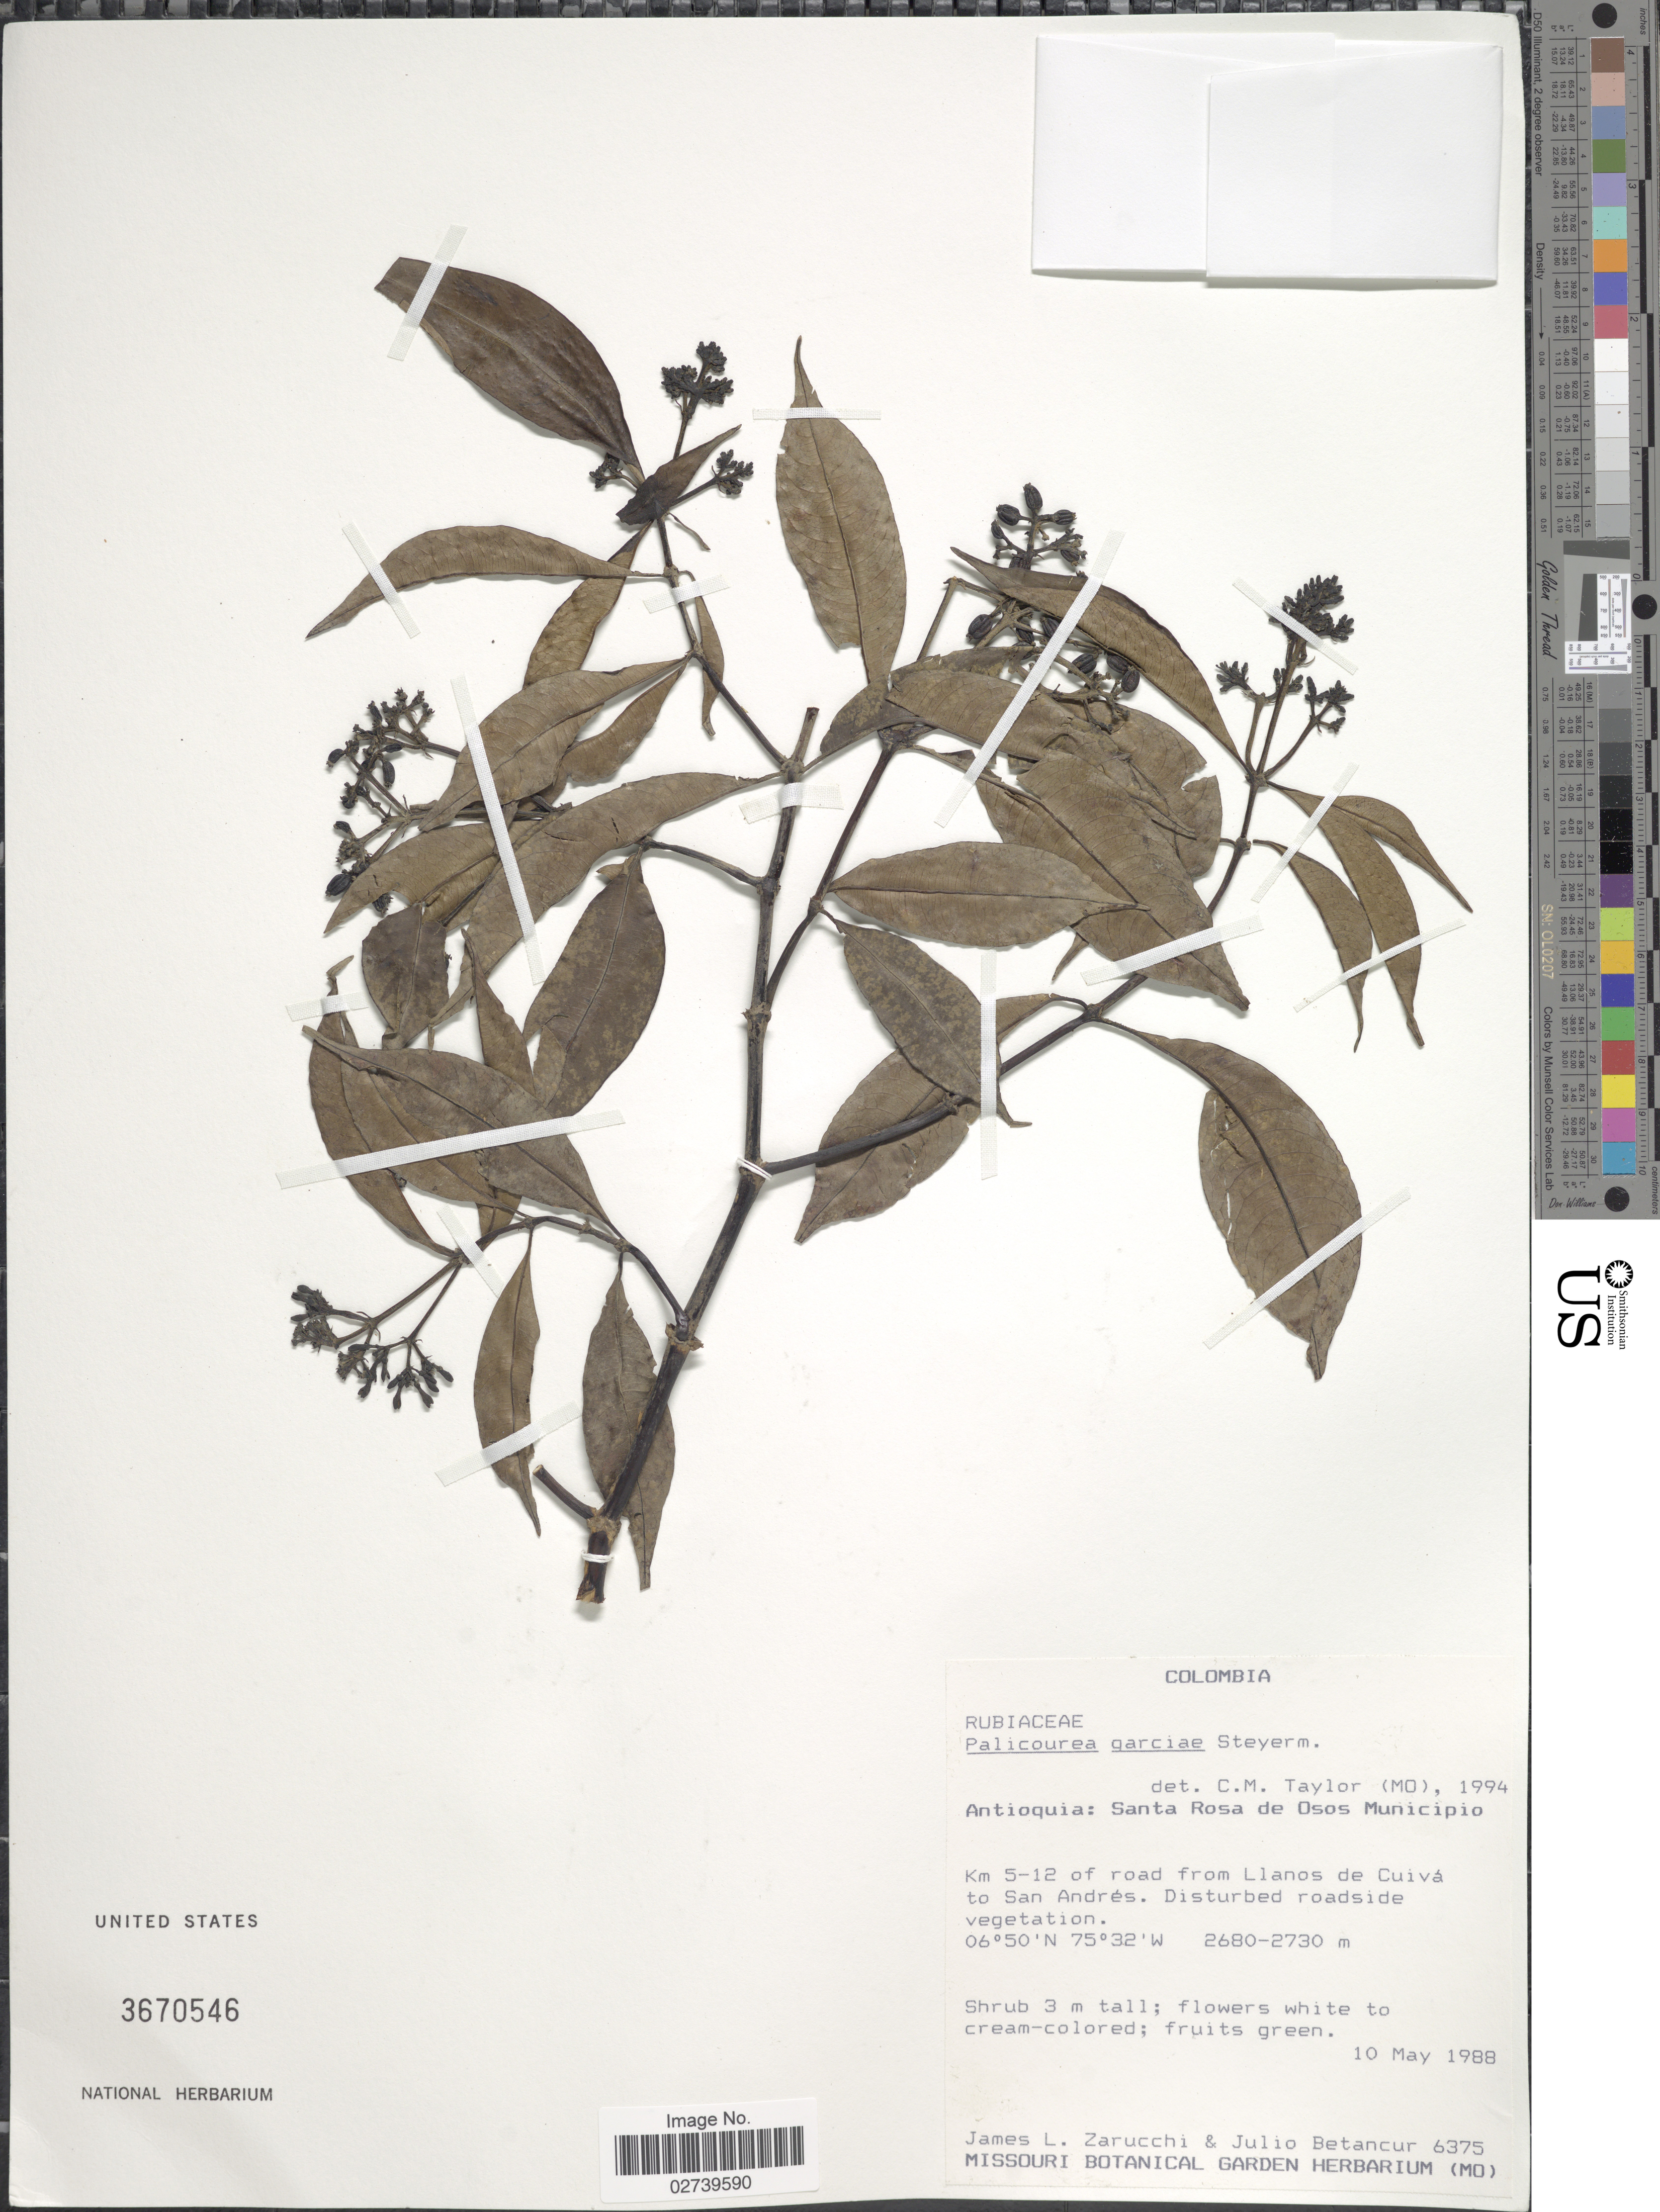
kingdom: Plantae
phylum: Tracheophyta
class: Magnoliopsida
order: Gentianales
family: Rubiaceae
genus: Palicourea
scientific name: Palicourea garciae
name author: Standl.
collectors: J. L. Zarucchi & J. Betancur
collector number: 6375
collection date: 1988-05-10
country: Colombia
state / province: Antioquia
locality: Santa Rosa de Osos Municipio, Km 5-12 of road from Llanos de Cuiva to San Andres, disturbed roadside vegetation.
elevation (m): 2680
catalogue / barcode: US 3670546